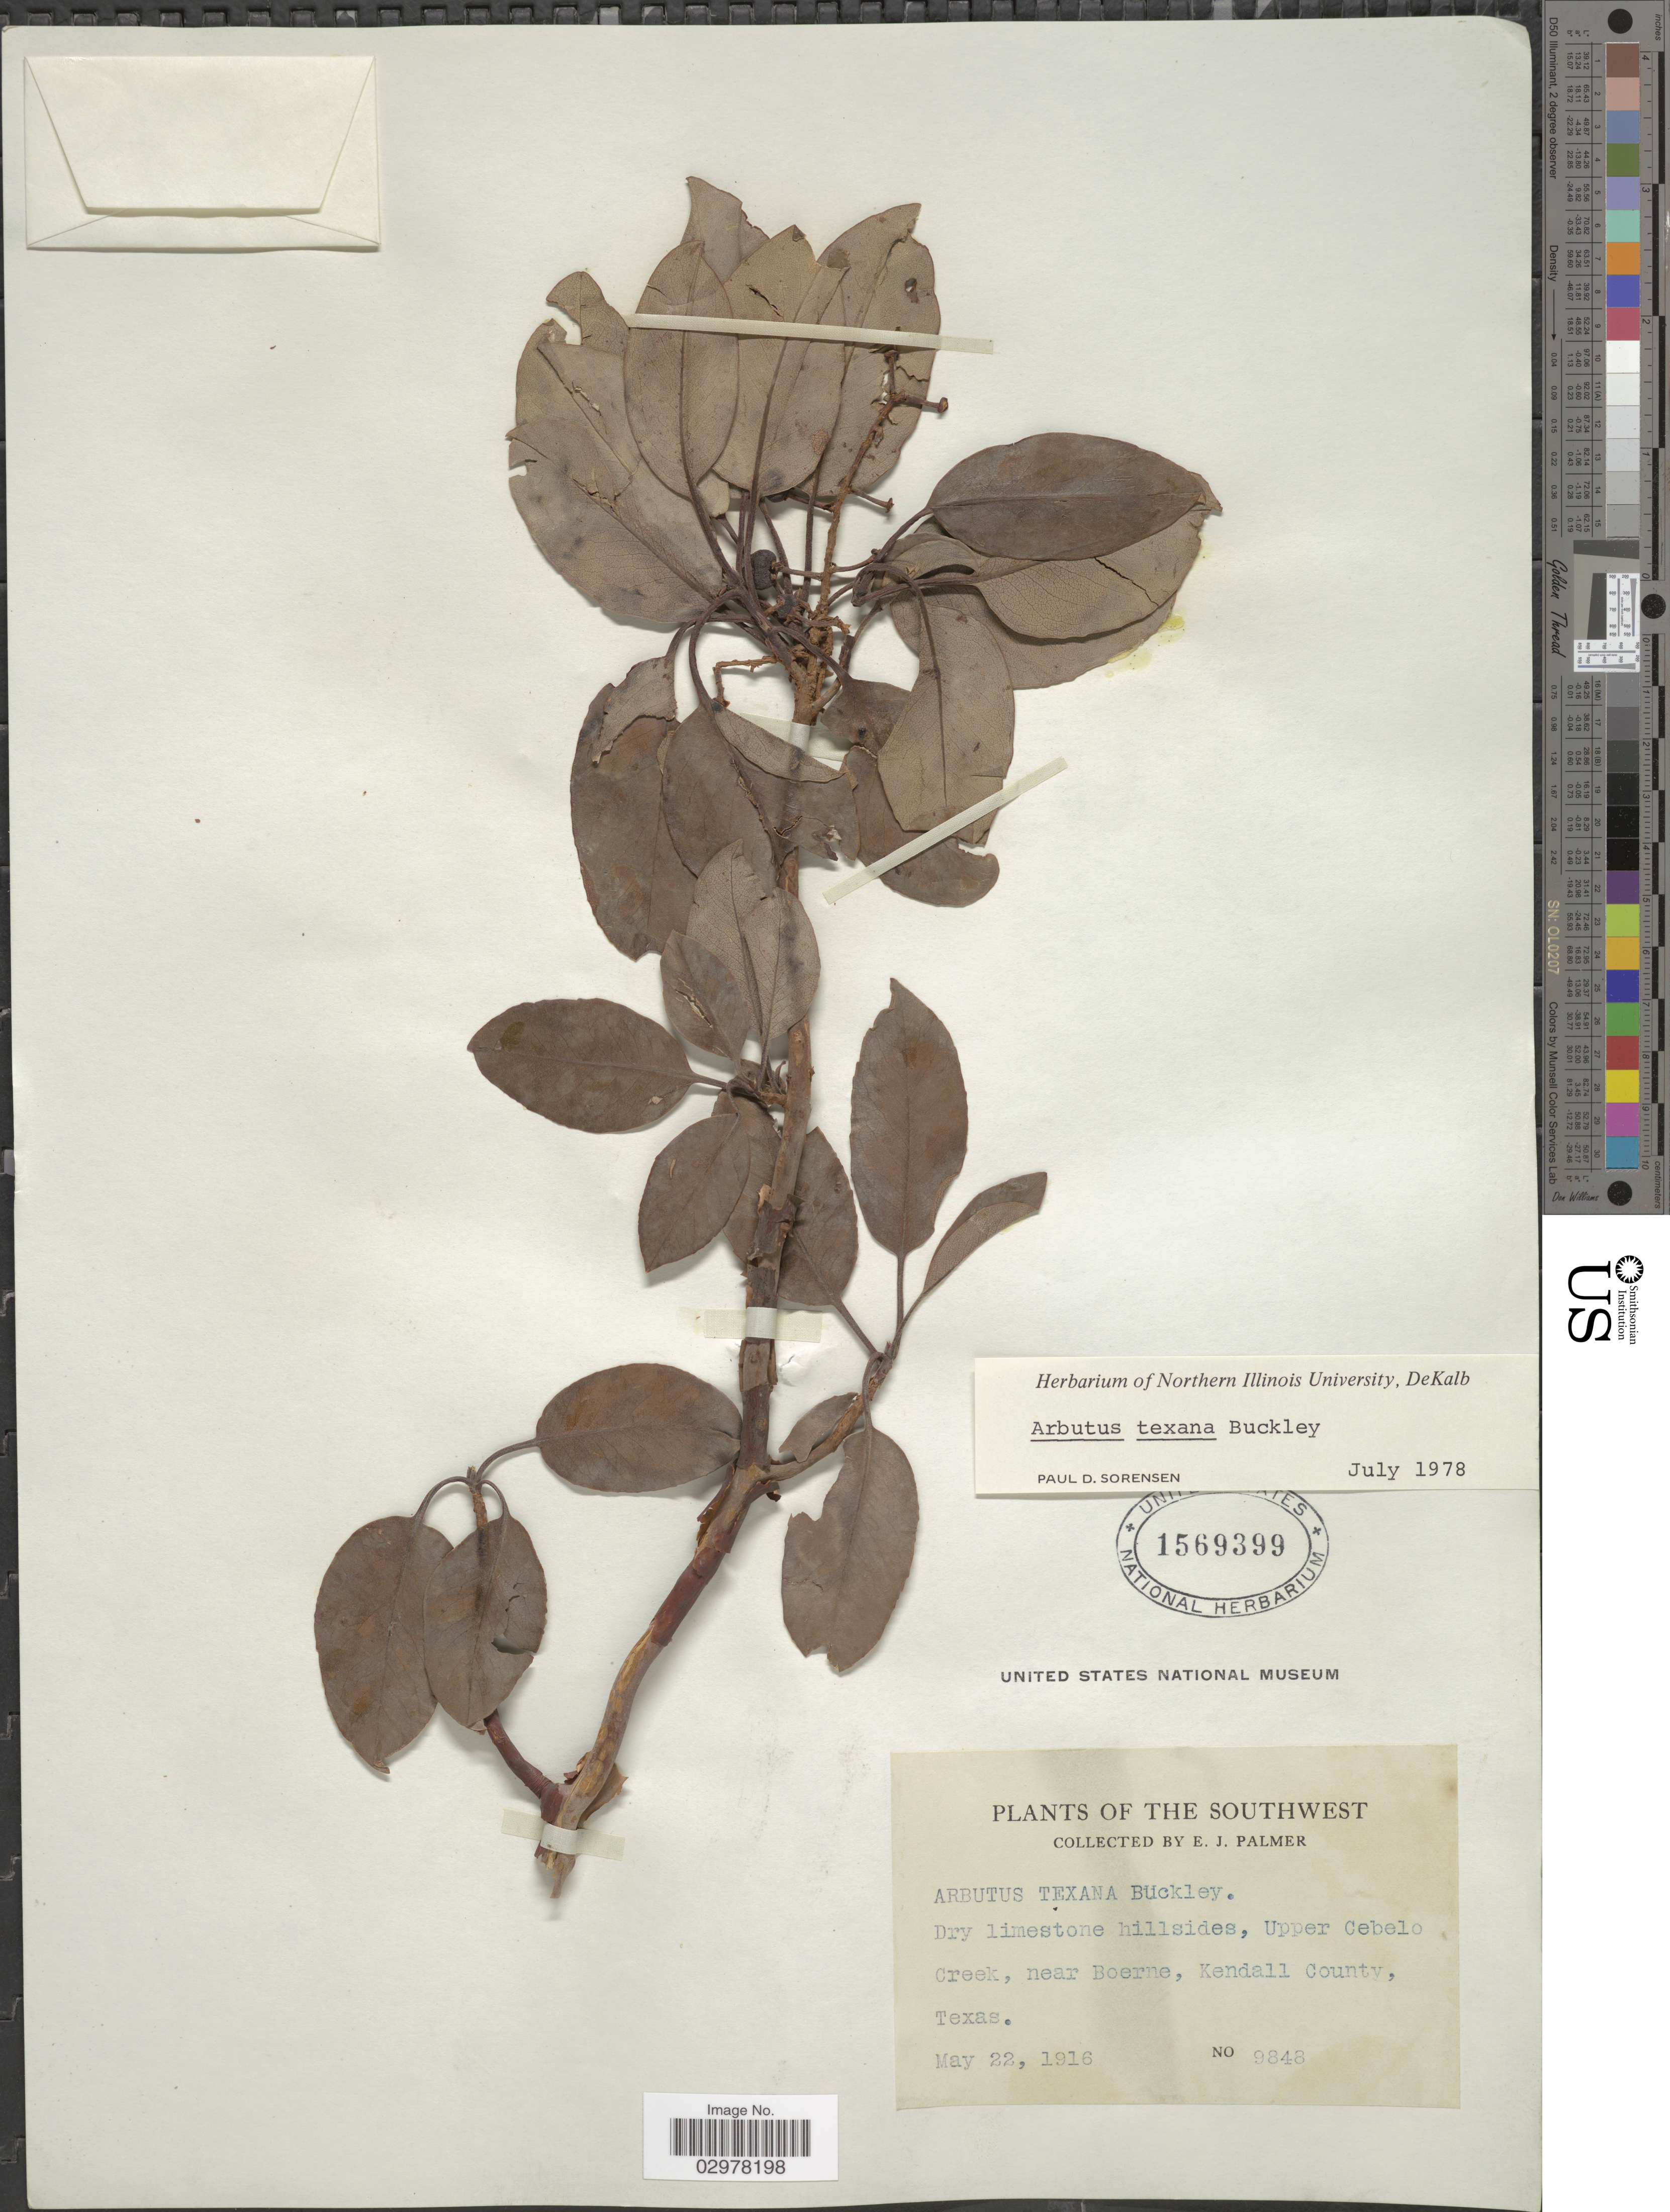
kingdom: Plantae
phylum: Tracheophyta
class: Magnoliopsida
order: Ericales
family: Ericaceae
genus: Arbutus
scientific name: Arbutus texana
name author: Buckley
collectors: E. J. Palmer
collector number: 9848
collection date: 1916-05-22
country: United States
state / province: Texas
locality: Southwest. Dry limestone hillside, Upper Cebelo Creek, near Boerne, Kendall County.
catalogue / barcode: US 1569399